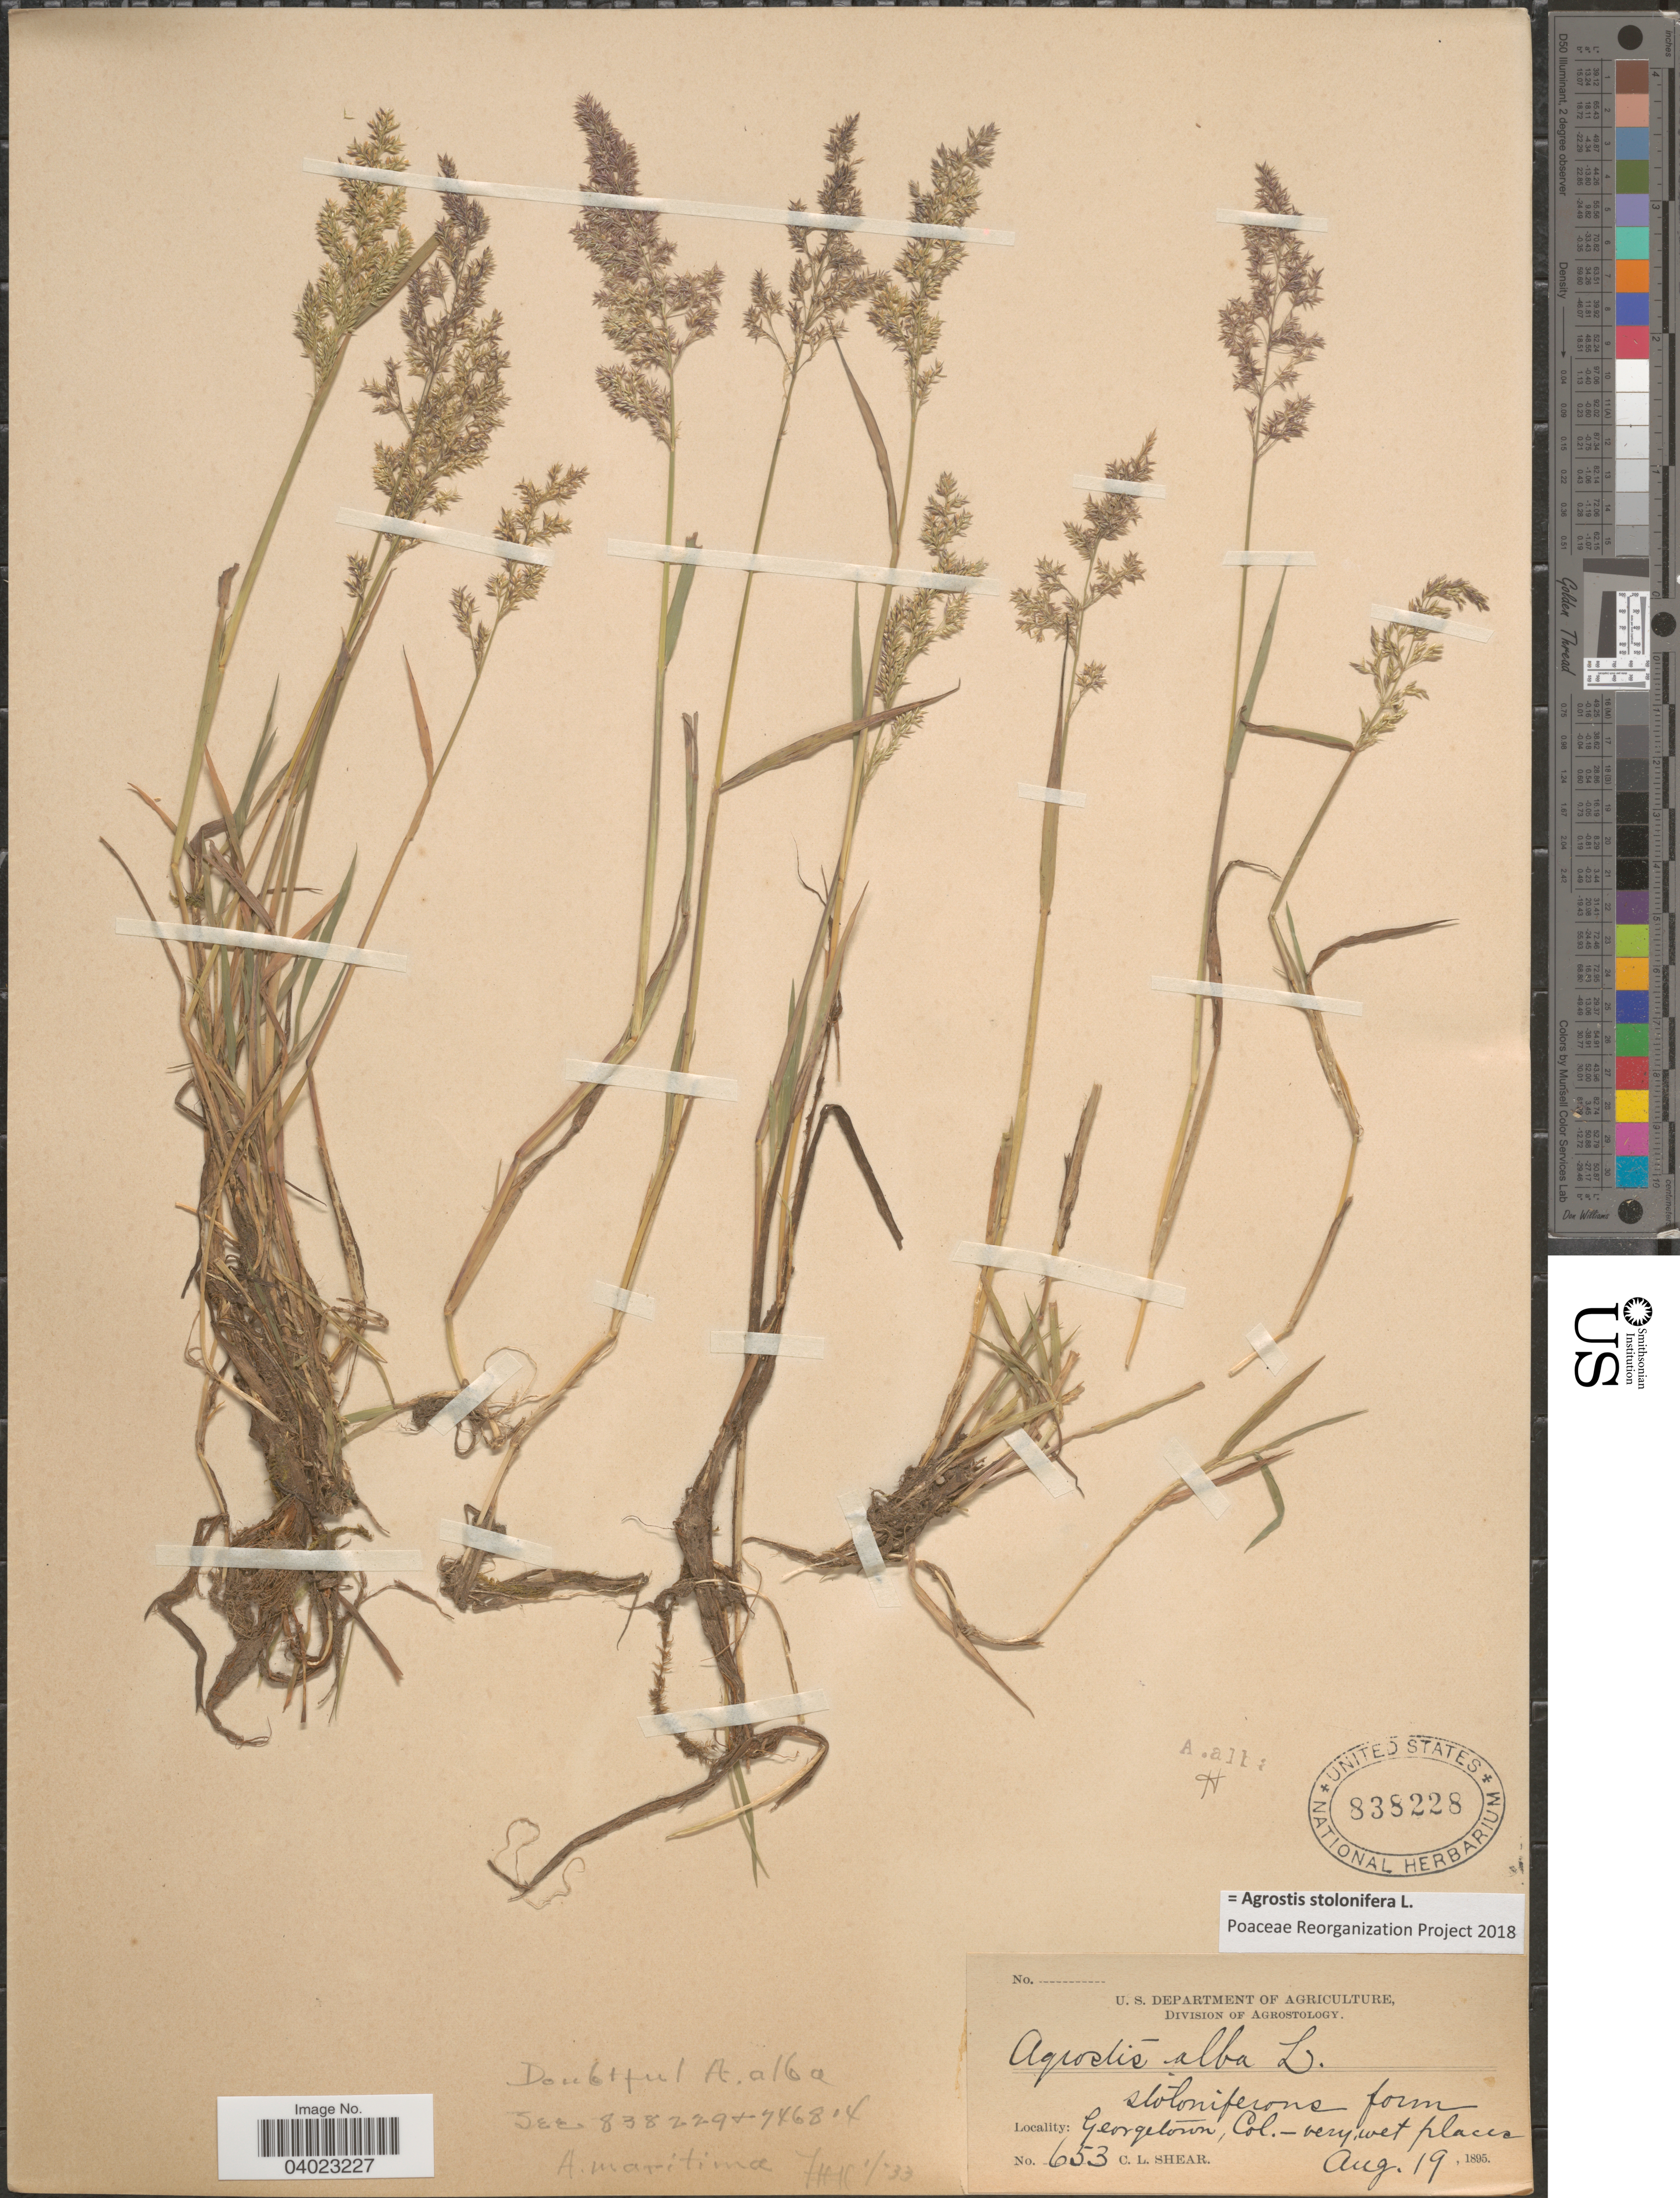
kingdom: Plantae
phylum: Tracheophyta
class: Liliopsida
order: Poales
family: Poaceae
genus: Agrostis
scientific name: Agrostis stolonifera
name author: L.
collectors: C. L. Shear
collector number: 653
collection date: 1895-08-19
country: United States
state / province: Colorado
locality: Georgetown.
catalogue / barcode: US 838228